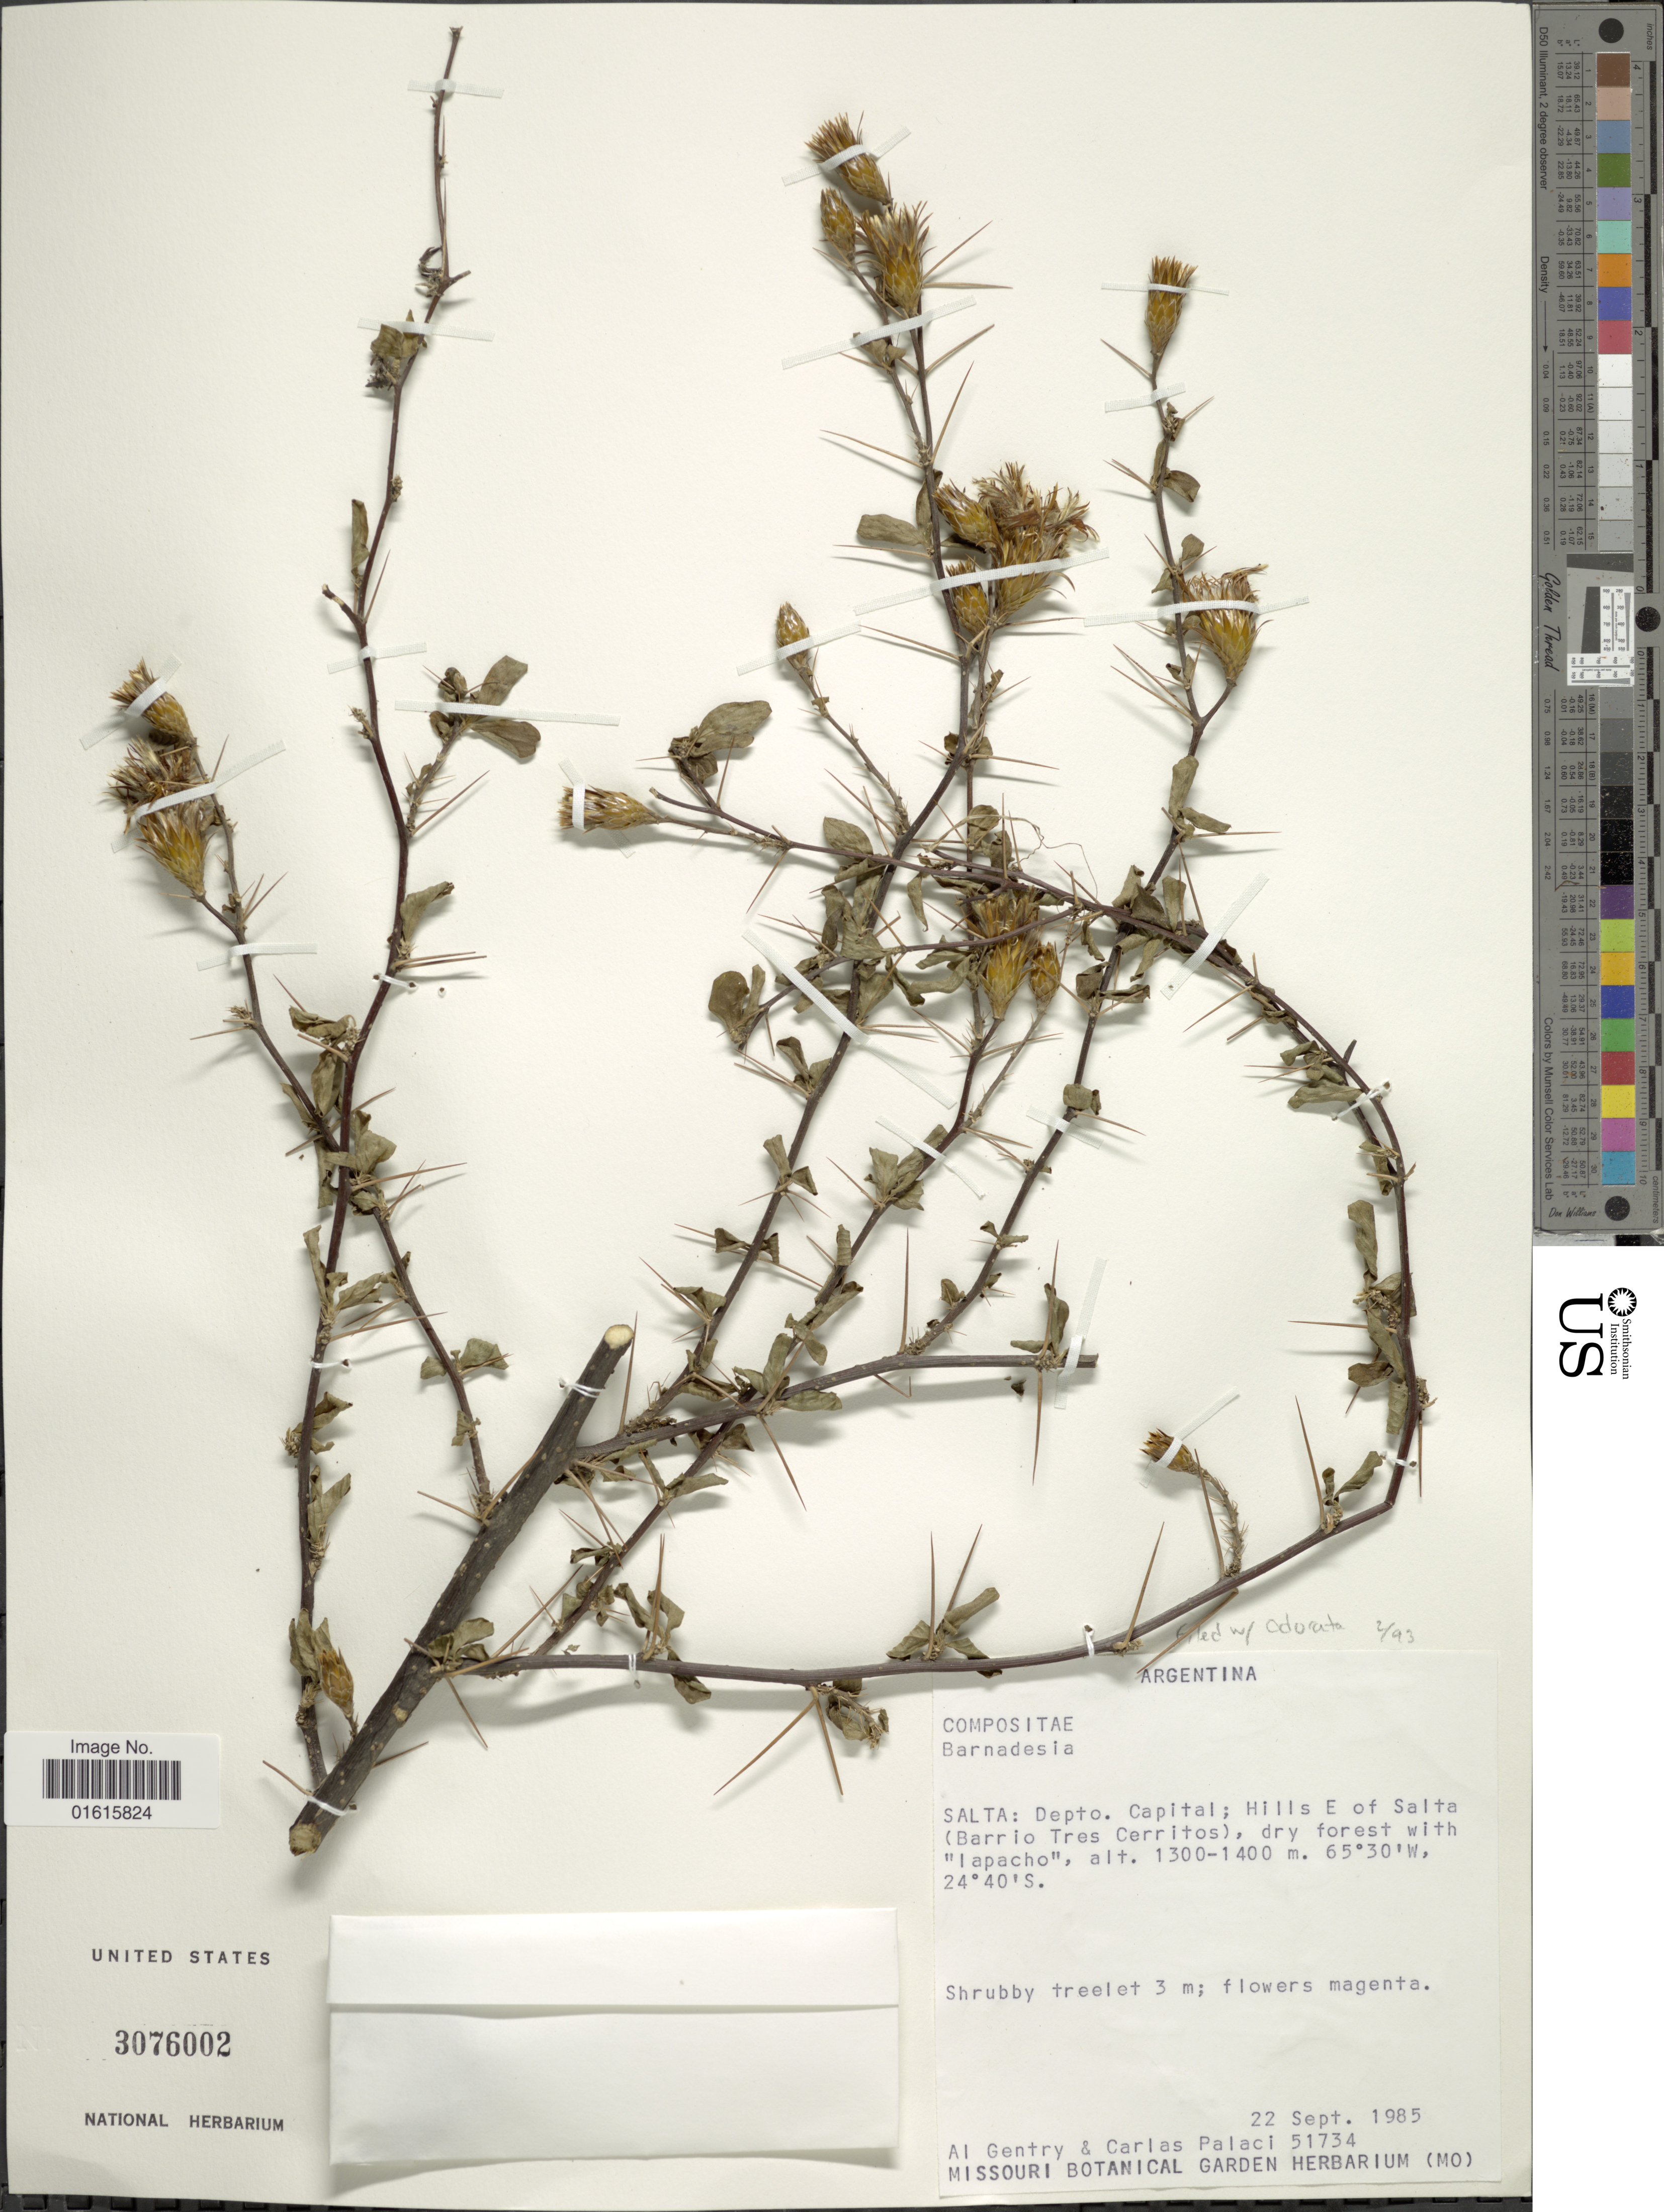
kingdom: Plantae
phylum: Tracheophyta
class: Magnoliopsida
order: Asterales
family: Asteraceae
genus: Barnadesia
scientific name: Barnadesia odorata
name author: Griseb.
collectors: A. H. Gentry & C. Palací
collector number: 51734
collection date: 1985-09-22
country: Argentina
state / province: Salta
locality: Depto. Capital; Hills E of Salta (Barrio Tres Cerritos), dry forest with "lapacho"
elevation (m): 1300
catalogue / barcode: US 3076002